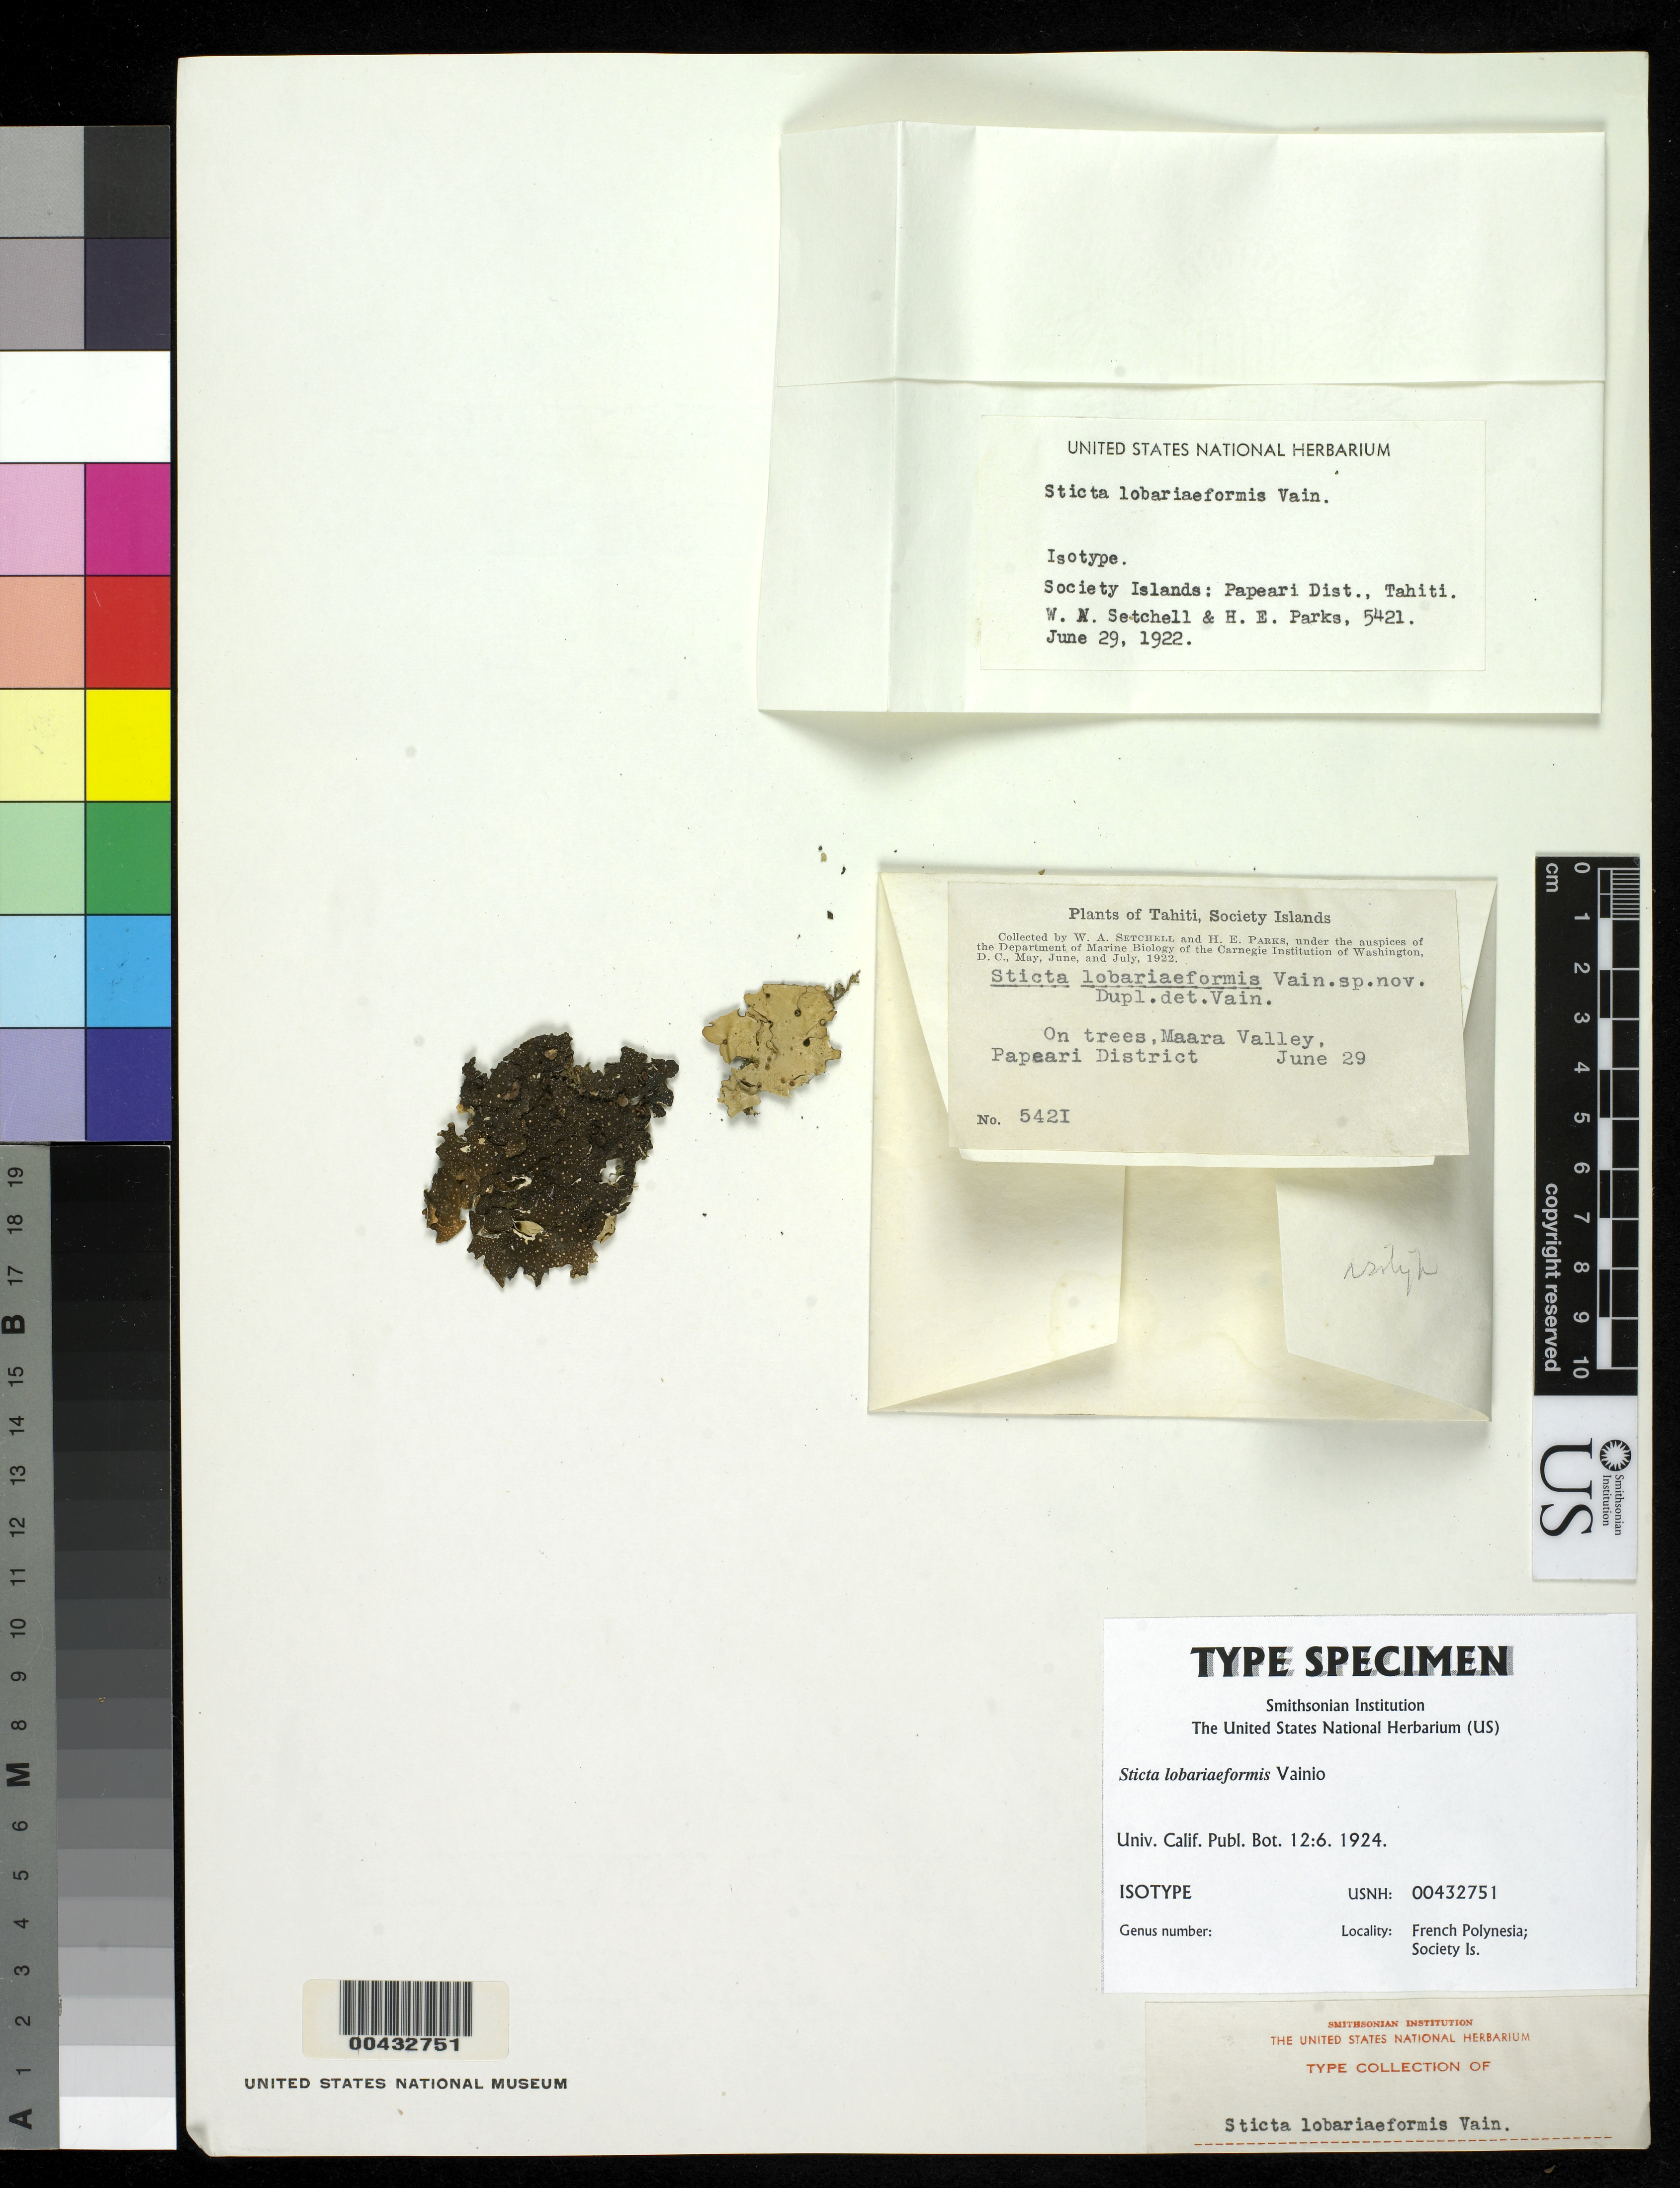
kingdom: Fungi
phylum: Ascomycota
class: Lecanoromycetes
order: Peltigerales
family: Lobariaceae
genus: Sticta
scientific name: Sticta lobariaeformis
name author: Vain.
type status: Isotype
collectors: W. Setchell & H. E. Parks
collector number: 5421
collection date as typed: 29 Jun 1922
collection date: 1922-06-29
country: French Polynesia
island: Tahiti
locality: Maara Valley. Papeari District